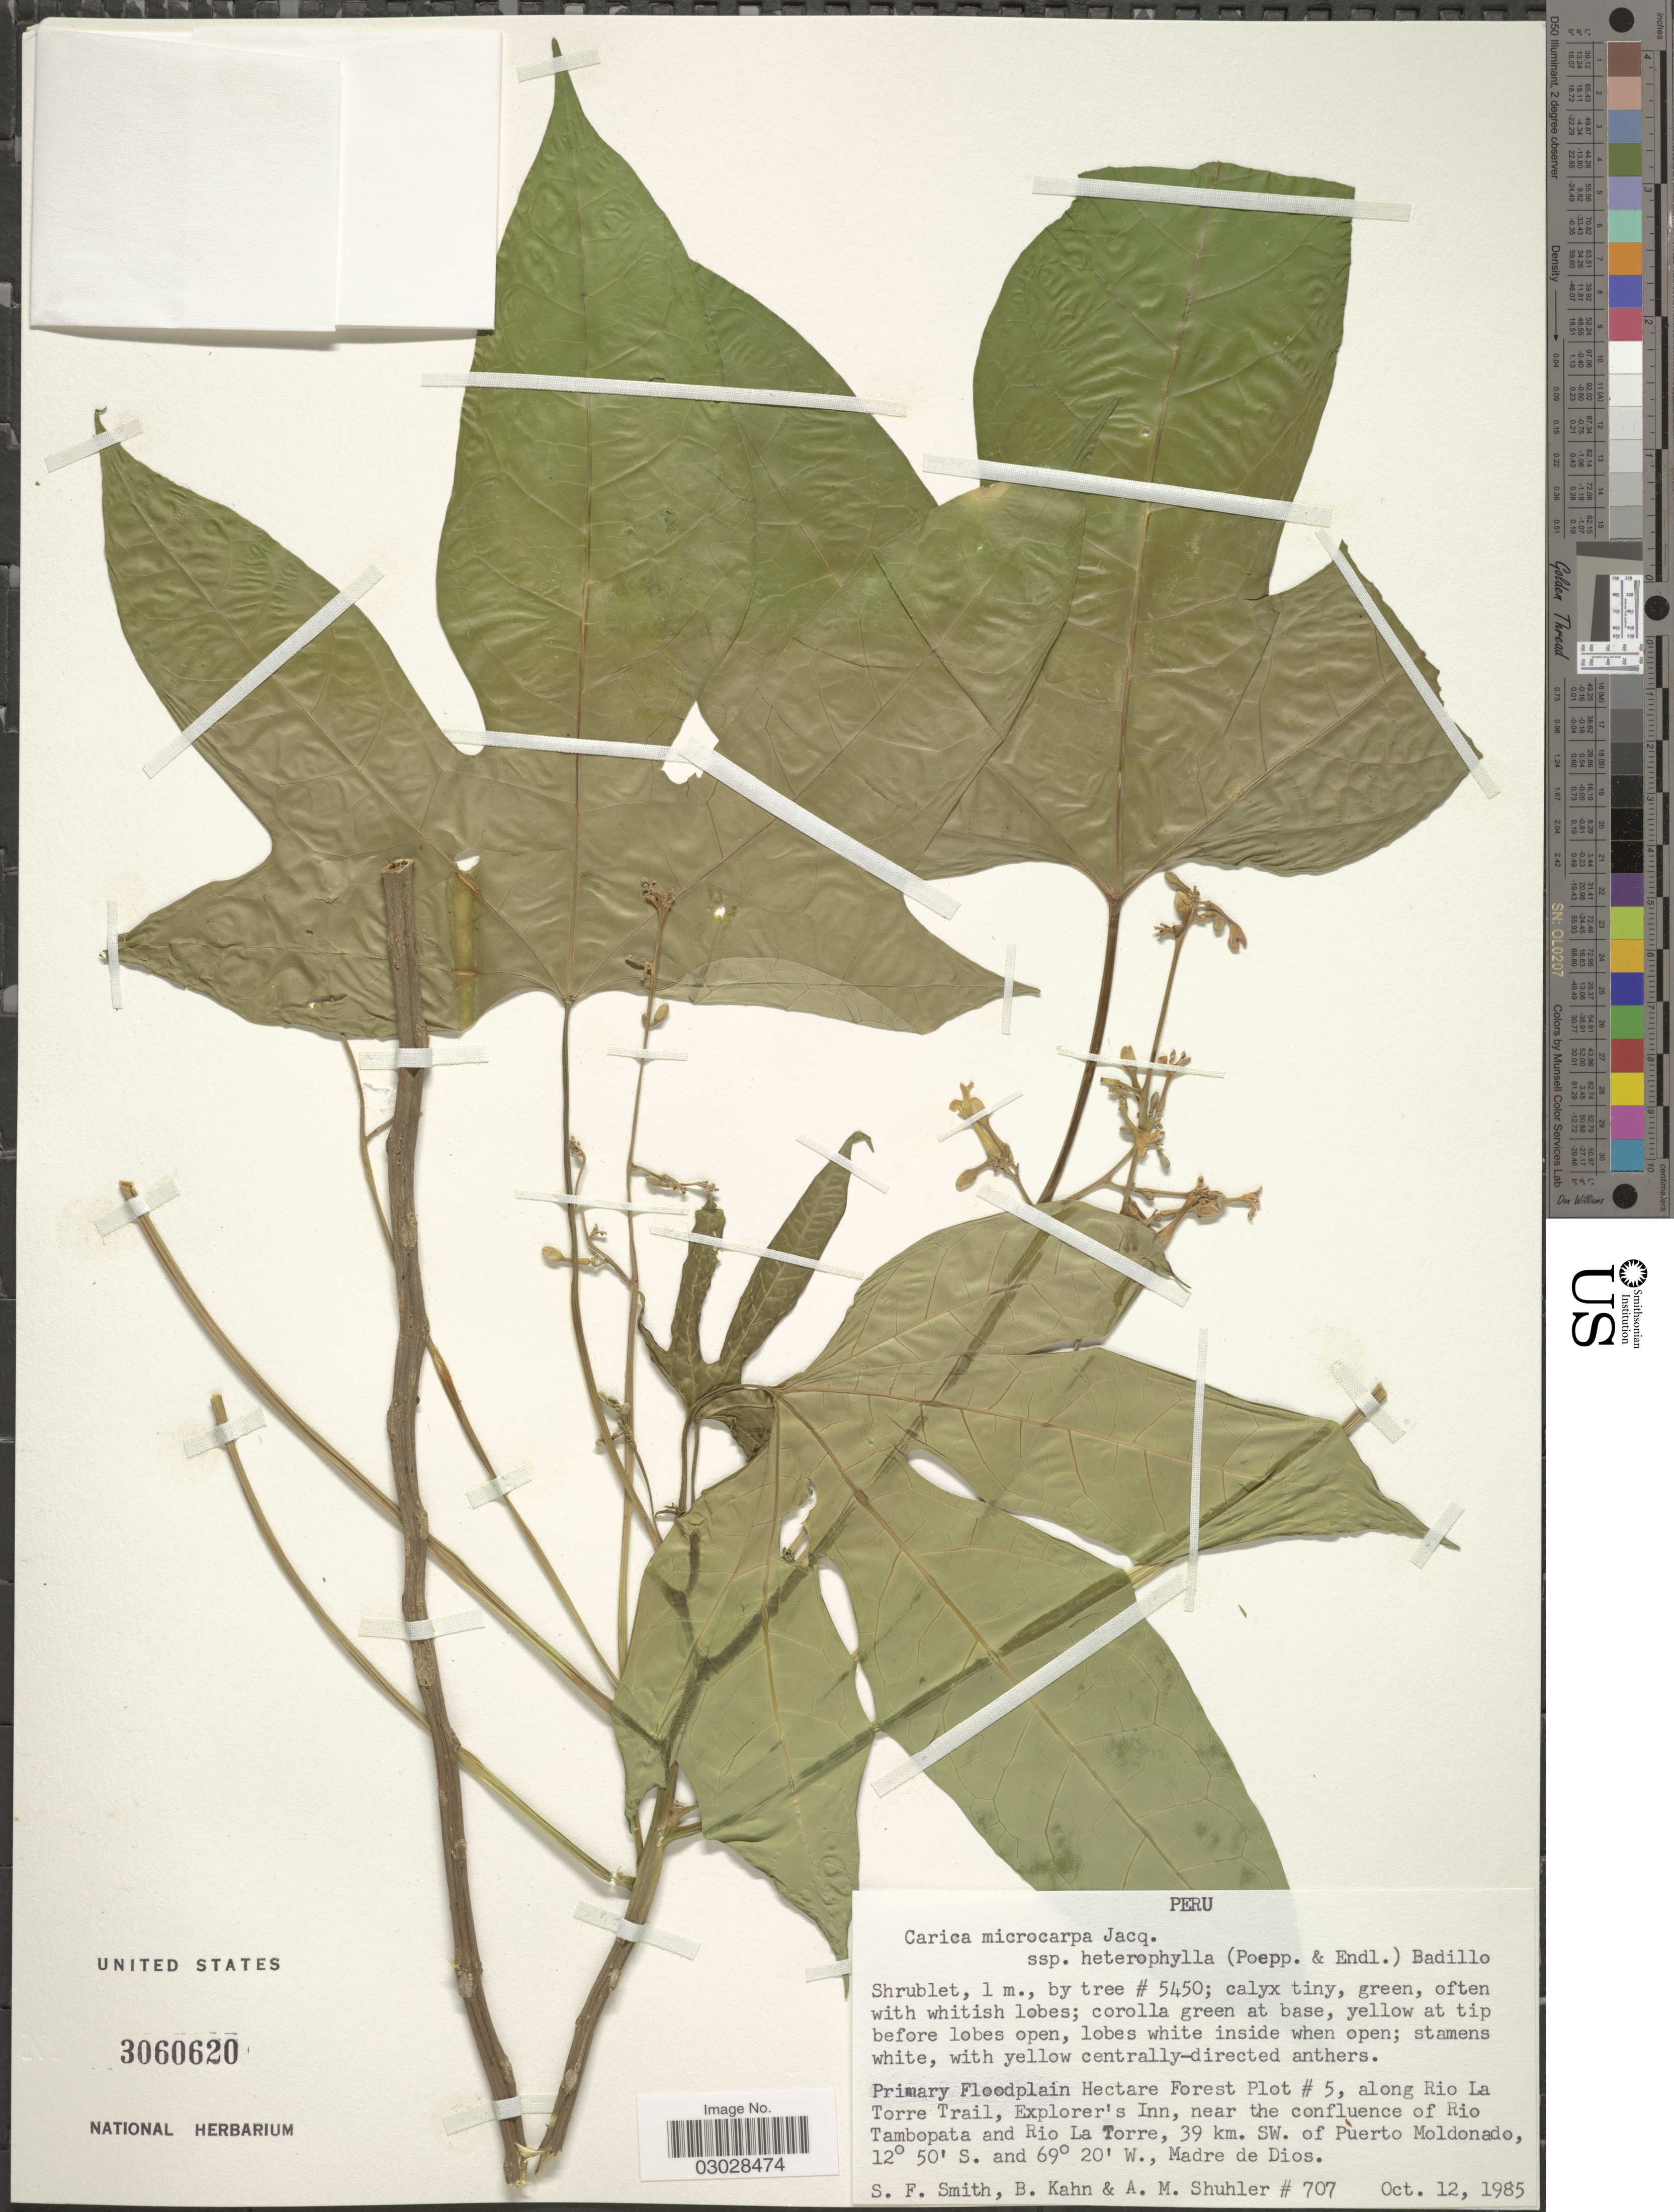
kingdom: Plantae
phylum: Tracheophyta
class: Magnoliopsida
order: Brassicales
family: Caricaceae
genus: Vasconcellea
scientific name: Vasconcellea microcarpa subsp. heterophylla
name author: (Poepp. & Endl.) V.M. Badillo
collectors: S.F. Smith, B. Kahn & A. Shuhler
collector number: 707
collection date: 1985-10-12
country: Peru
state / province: Madre de Dios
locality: Primary Floodplain Hectare Forest Plot # 5, along Rio La Torre Trail, Explorer's Inn, near the confluence of Rio Tambopata and Rio La Torre, 39 km. SW. of Puerto Moldonado.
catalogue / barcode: US 3060620